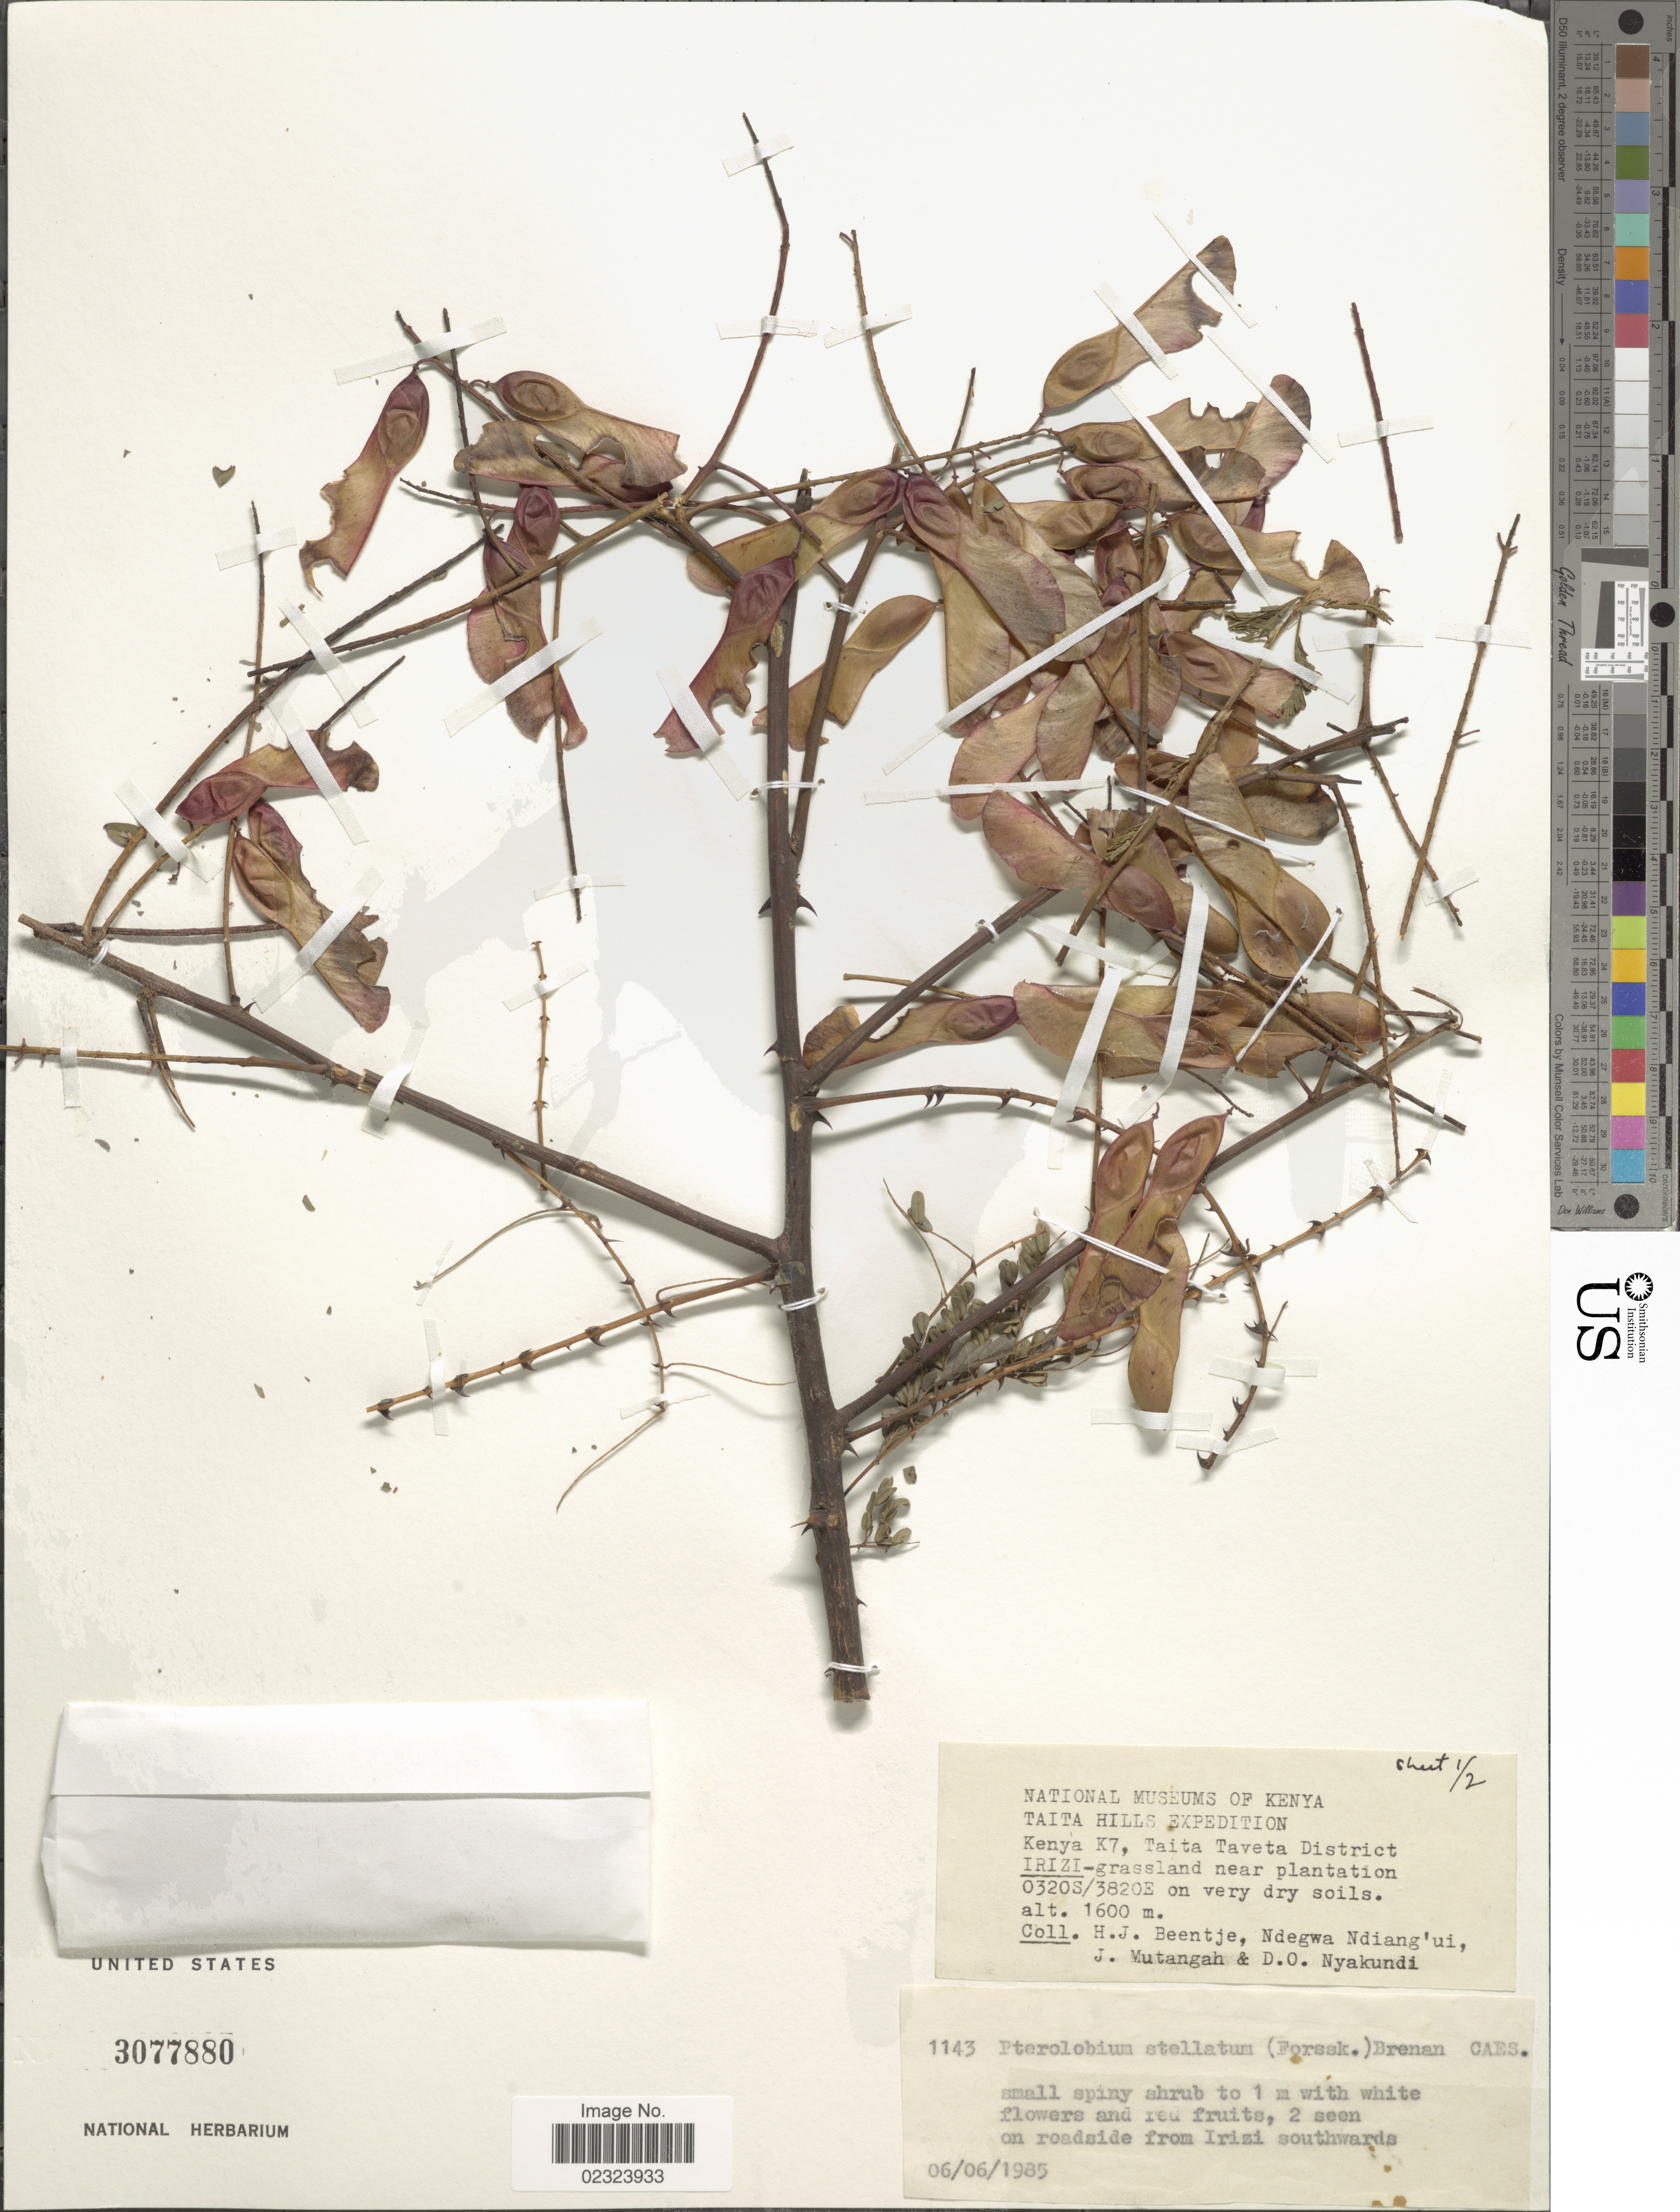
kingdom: Plantae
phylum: Tracheophyta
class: Magnoliopsida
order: Fabales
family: Fabaceae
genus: Pterolobium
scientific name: Pterolobium stellatum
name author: (Forssk.) Brenan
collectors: H. J. Beentje, Ndegwa Ndiang'ui, J. Mutanga & D. Nyakundi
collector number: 1143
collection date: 1985-06-06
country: Kenya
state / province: Taita Taveta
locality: Taita Hills. Kenya K7, Irizi-grassland near plantation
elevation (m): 1600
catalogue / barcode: US 3077880